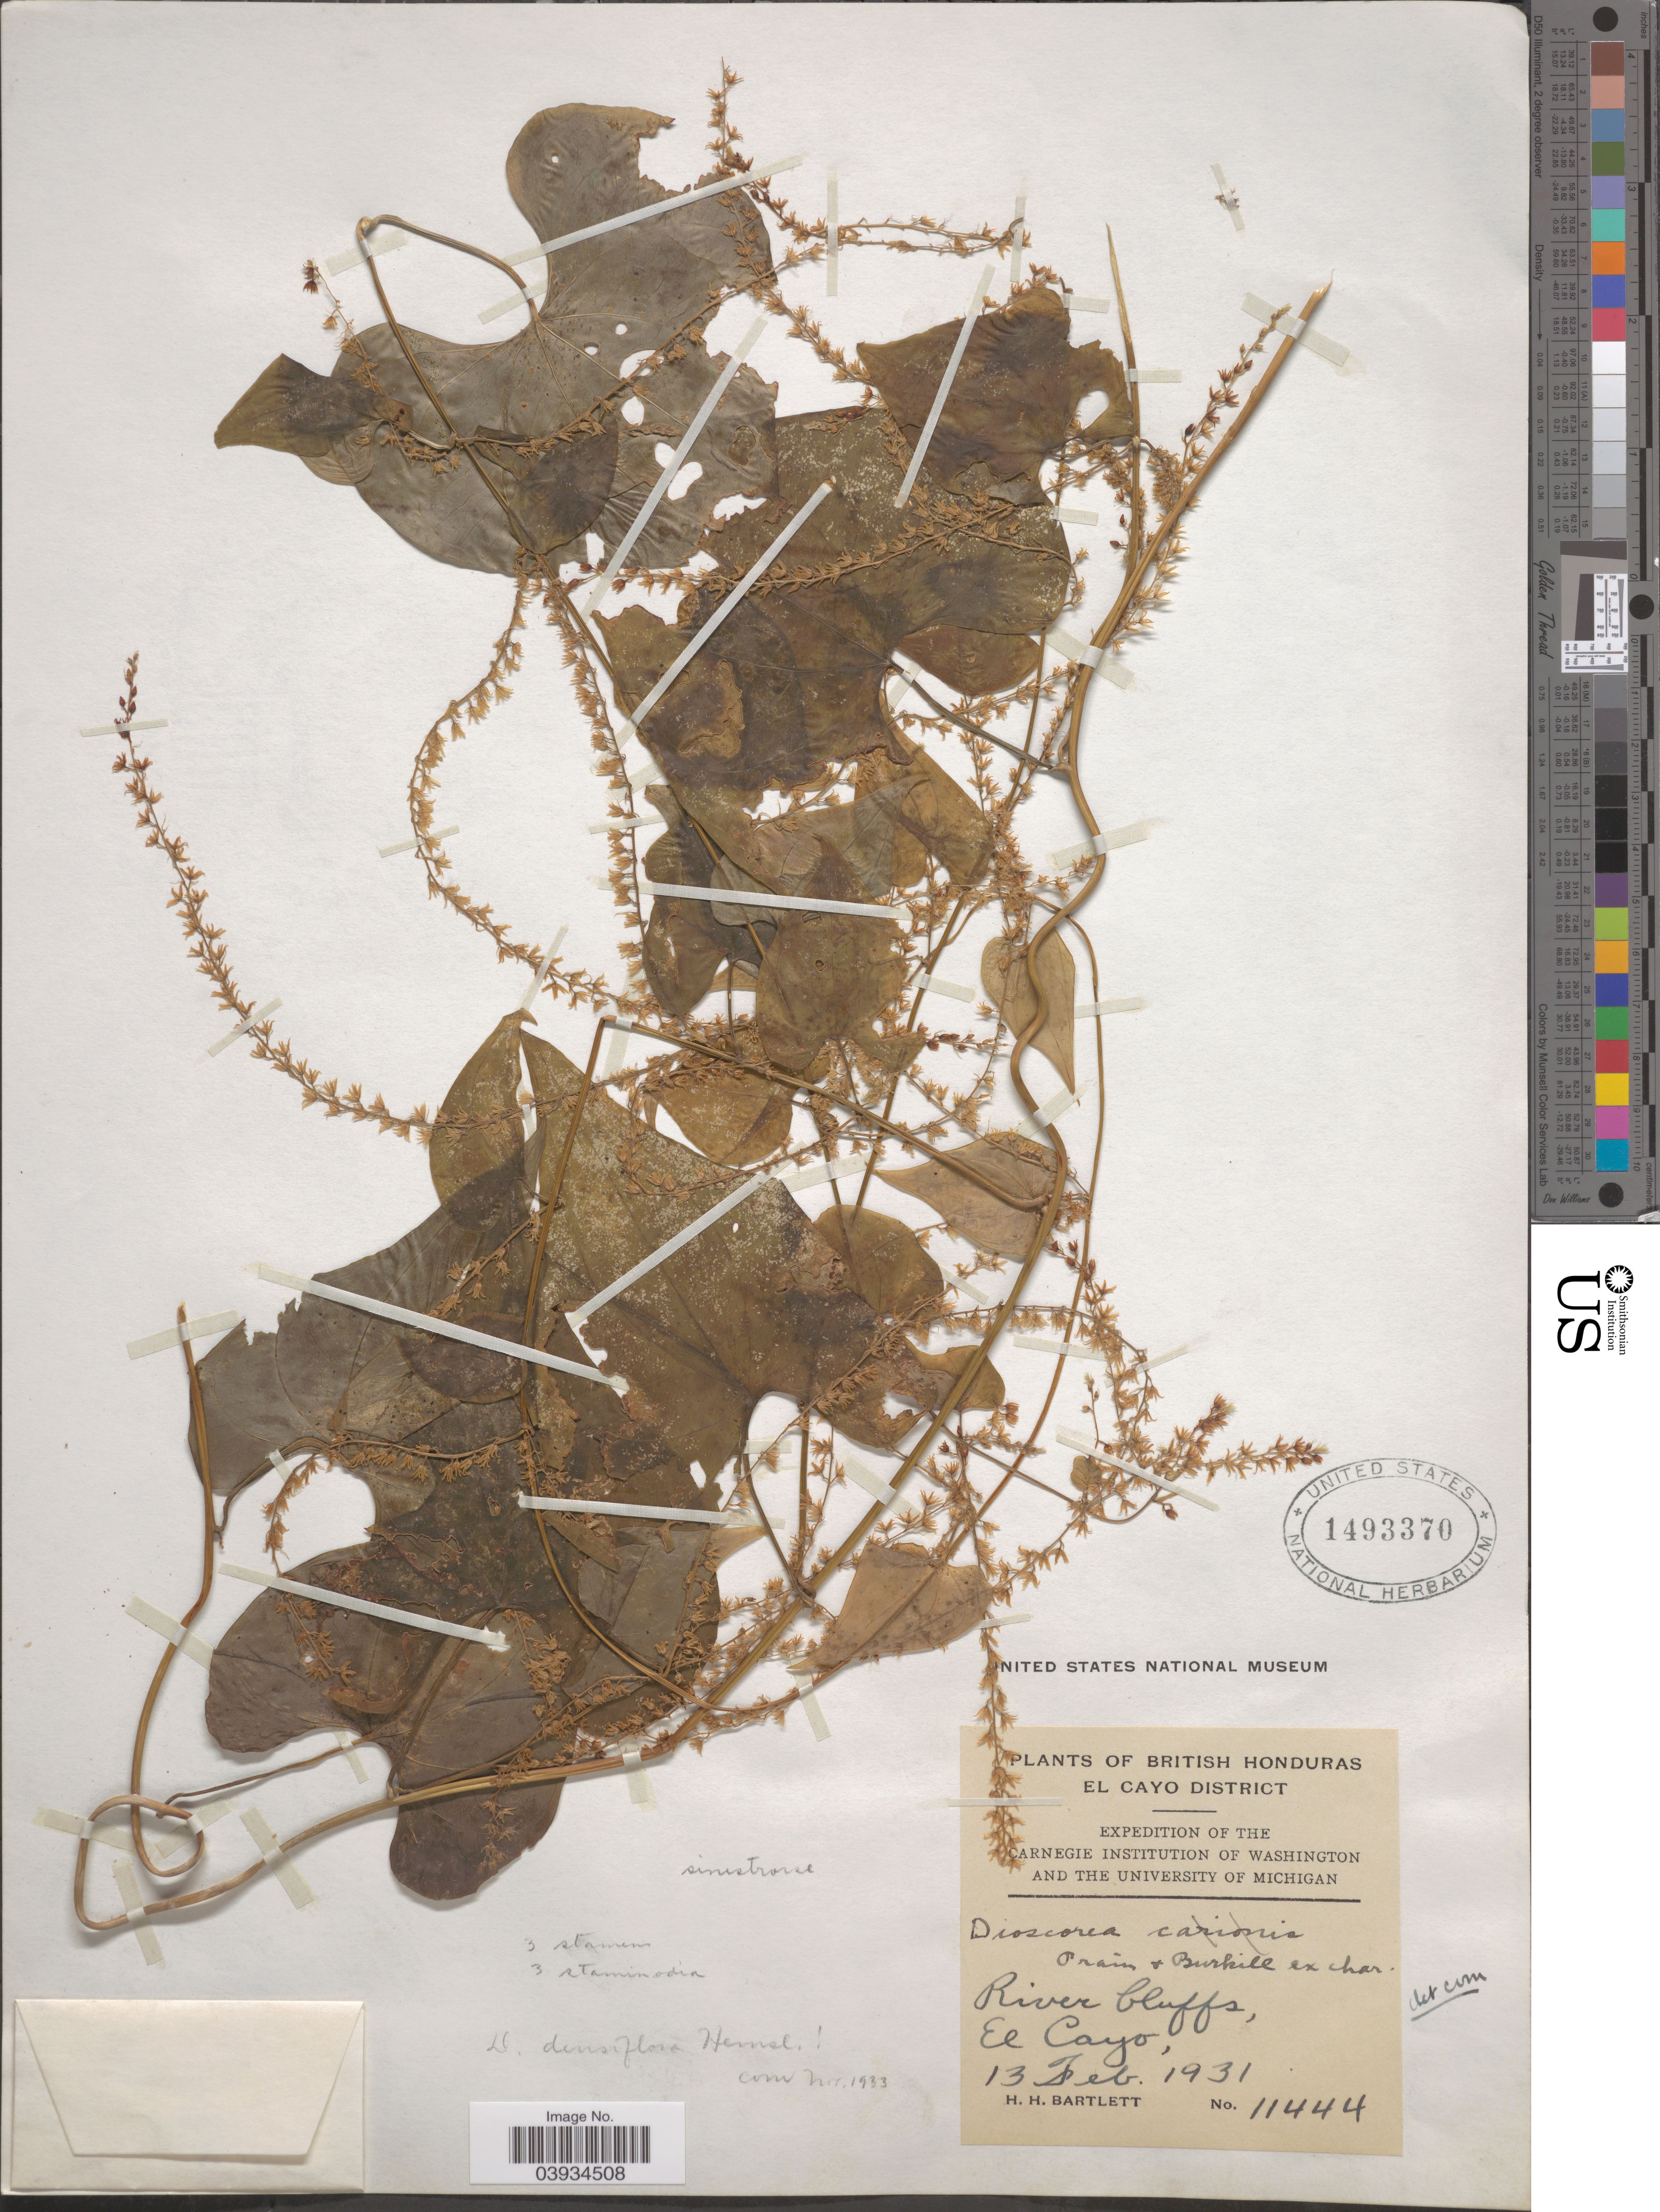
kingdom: Plantae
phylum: Tracheophyta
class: Liliopsida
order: Dioscoreales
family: Dioscoreaceae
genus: Dioscorea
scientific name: Dioscorea densiflora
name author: Hemsl.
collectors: H. H. Bartlett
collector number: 11444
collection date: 1931-02-13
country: Belize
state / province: Cayo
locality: British Honduras. El Cayo District. River bluffs, El Cayo.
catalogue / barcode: US 1493370